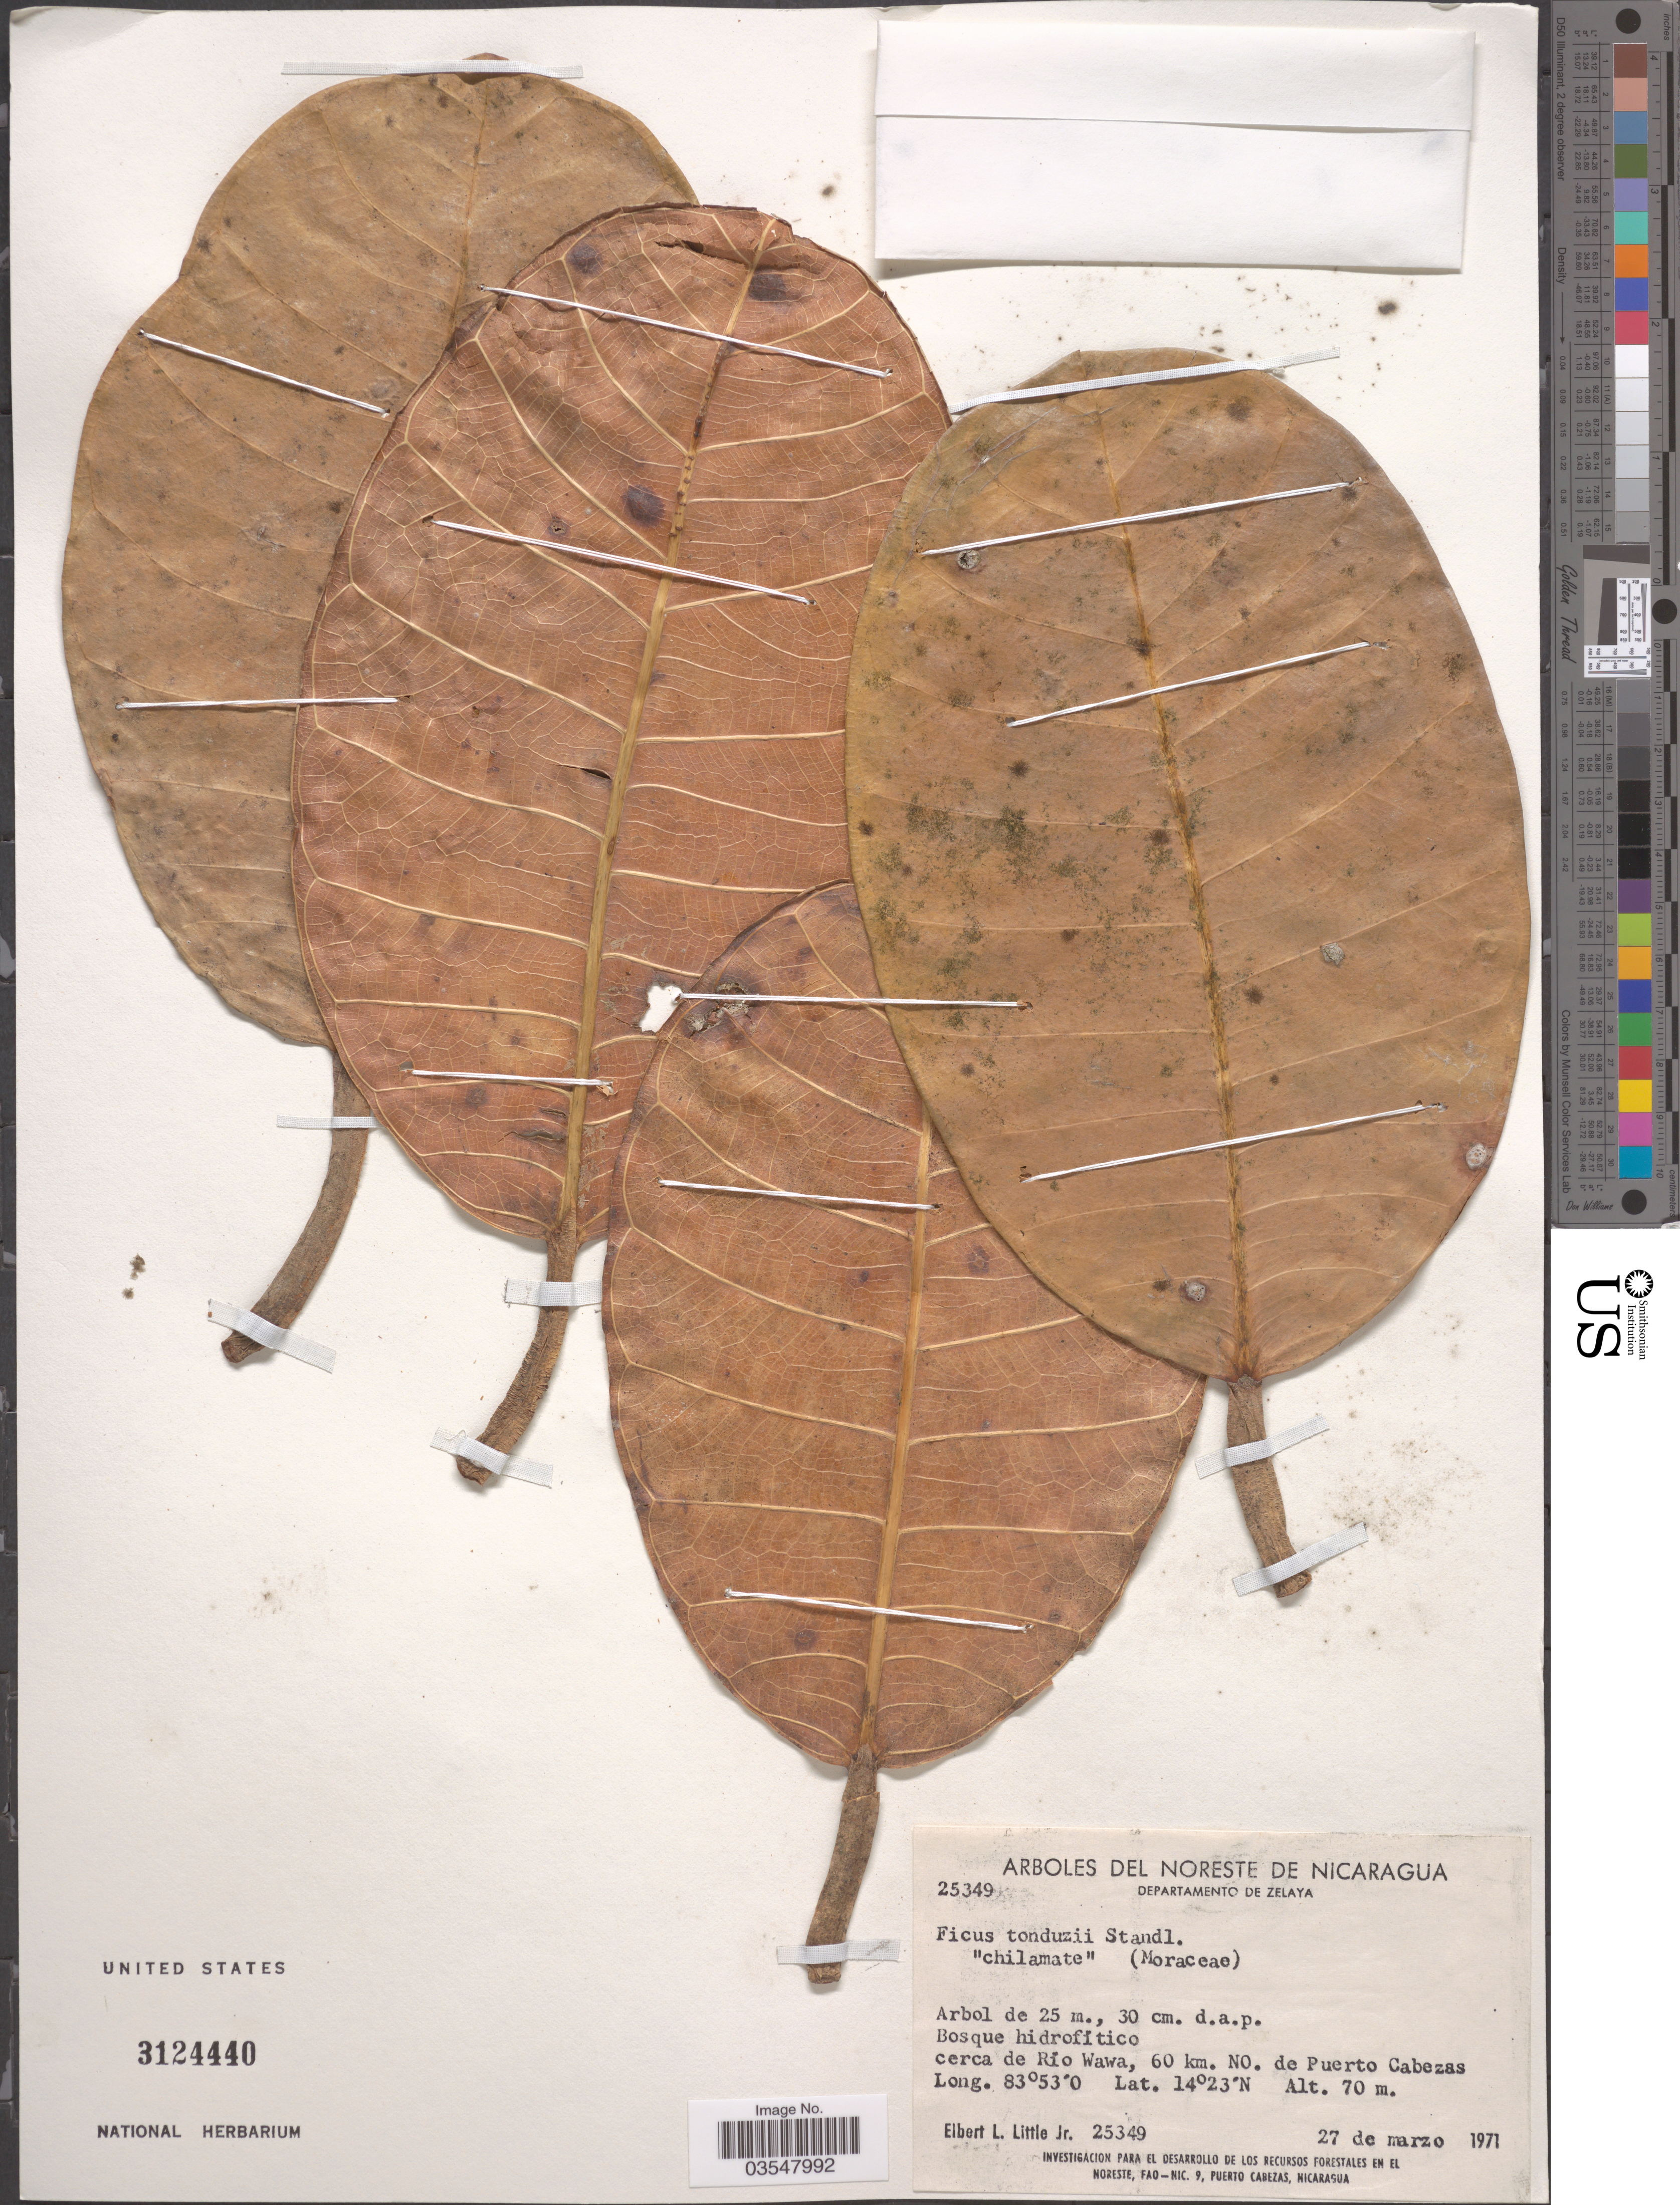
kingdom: Plantae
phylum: Tracheophyta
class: Magnoliopsida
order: Rosales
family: Moraceae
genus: Ficus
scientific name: Ficus tonduzii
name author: Standl.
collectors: E. L. Little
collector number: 25349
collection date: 1971-03-27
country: Nicaragua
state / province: Atlántico Norte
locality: Noreste de Nicaragua. Departamento de Zelaya. Cerca de Río Wawa, 60 km. NO. de Puerto Cabezas.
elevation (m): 70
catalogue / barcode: US 3124440